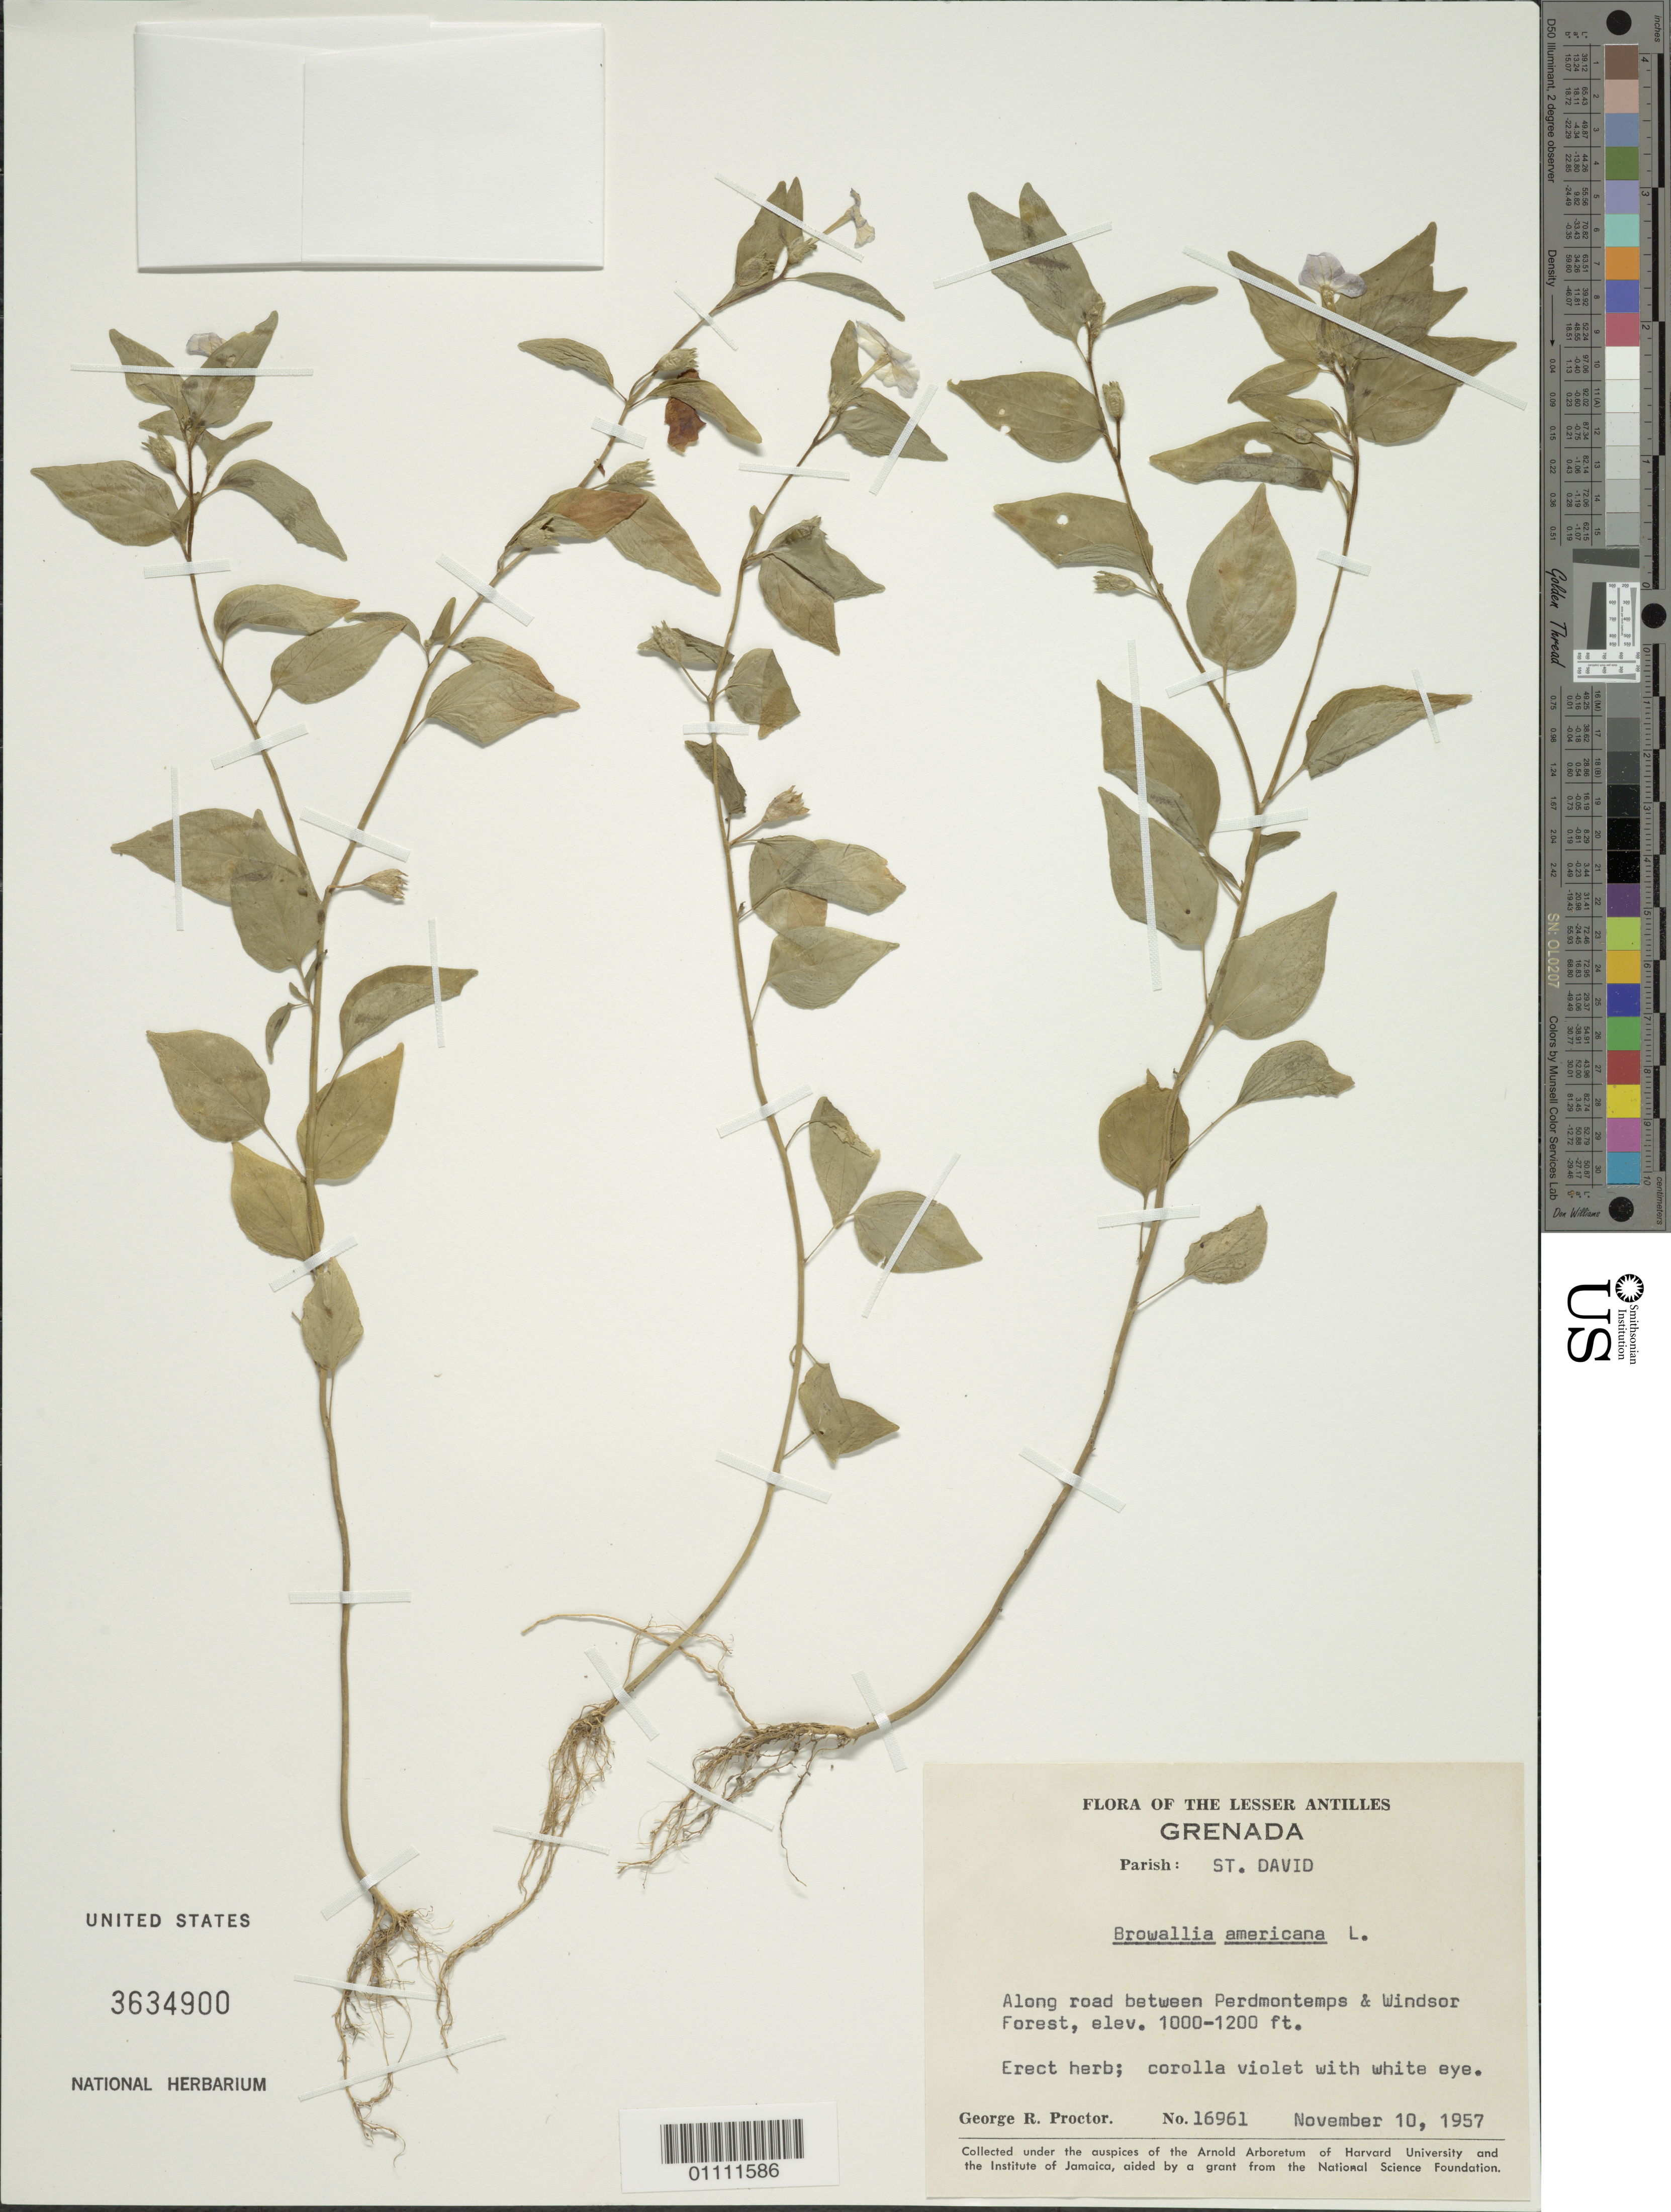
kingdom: Plantae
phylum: Tracheophyta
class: Magnoliopsida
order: Solanales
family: Solanaceae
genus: Browallia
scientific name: Browallia americana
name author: L.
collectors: G. R. Proctor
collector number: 16961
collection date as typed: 10 Nov 1957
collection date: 1957-11-10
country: Grenada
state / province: Saint David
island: Grenada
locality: Perdmontemps to Windsor Forest road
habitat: Along road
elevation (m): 305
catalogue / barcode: US 3634900